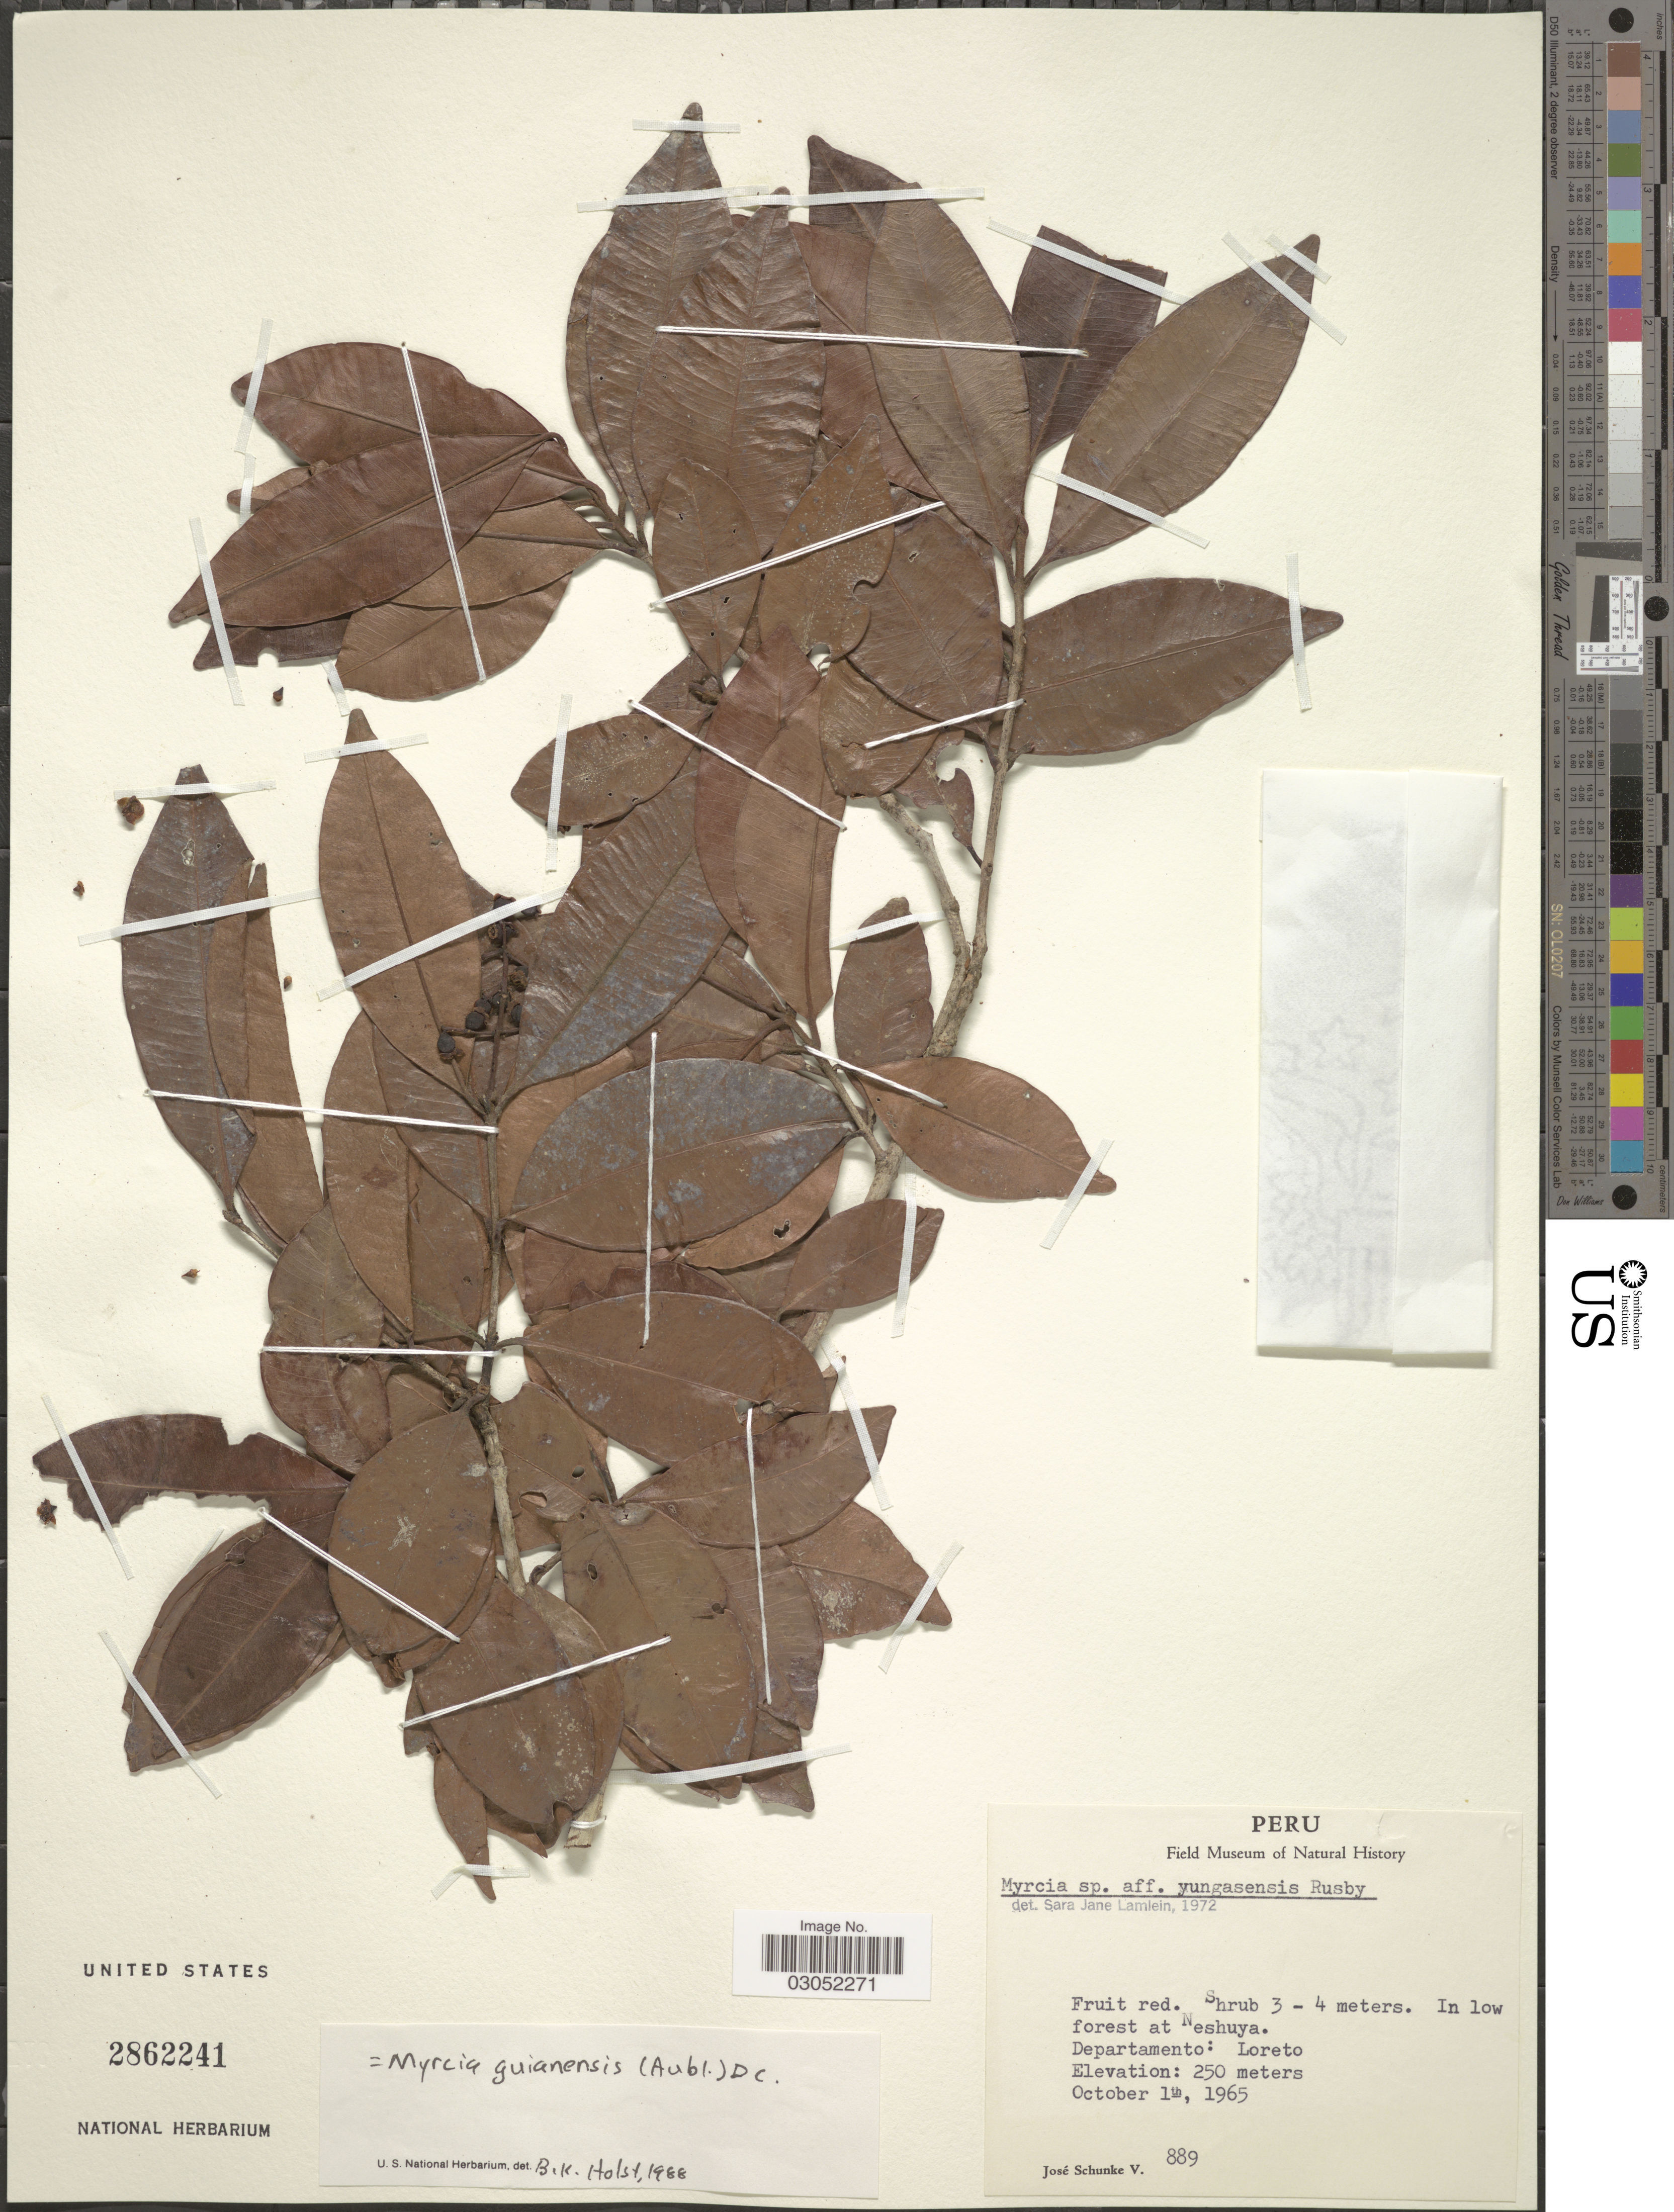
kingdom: Plantae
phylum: Tracheophyta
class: Magnoliopsida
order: Myrtales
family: Myrtaceae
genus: Myrcia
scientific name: Myrcia guianensis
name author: (Aubl.) DC.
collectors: J. Schunke Vigo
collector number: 889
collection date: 1965-10-01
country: Peru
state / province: Loreto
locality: In low forest at Neshuya. Departamento: Loreto.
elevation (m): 250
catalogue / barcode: US 2862241